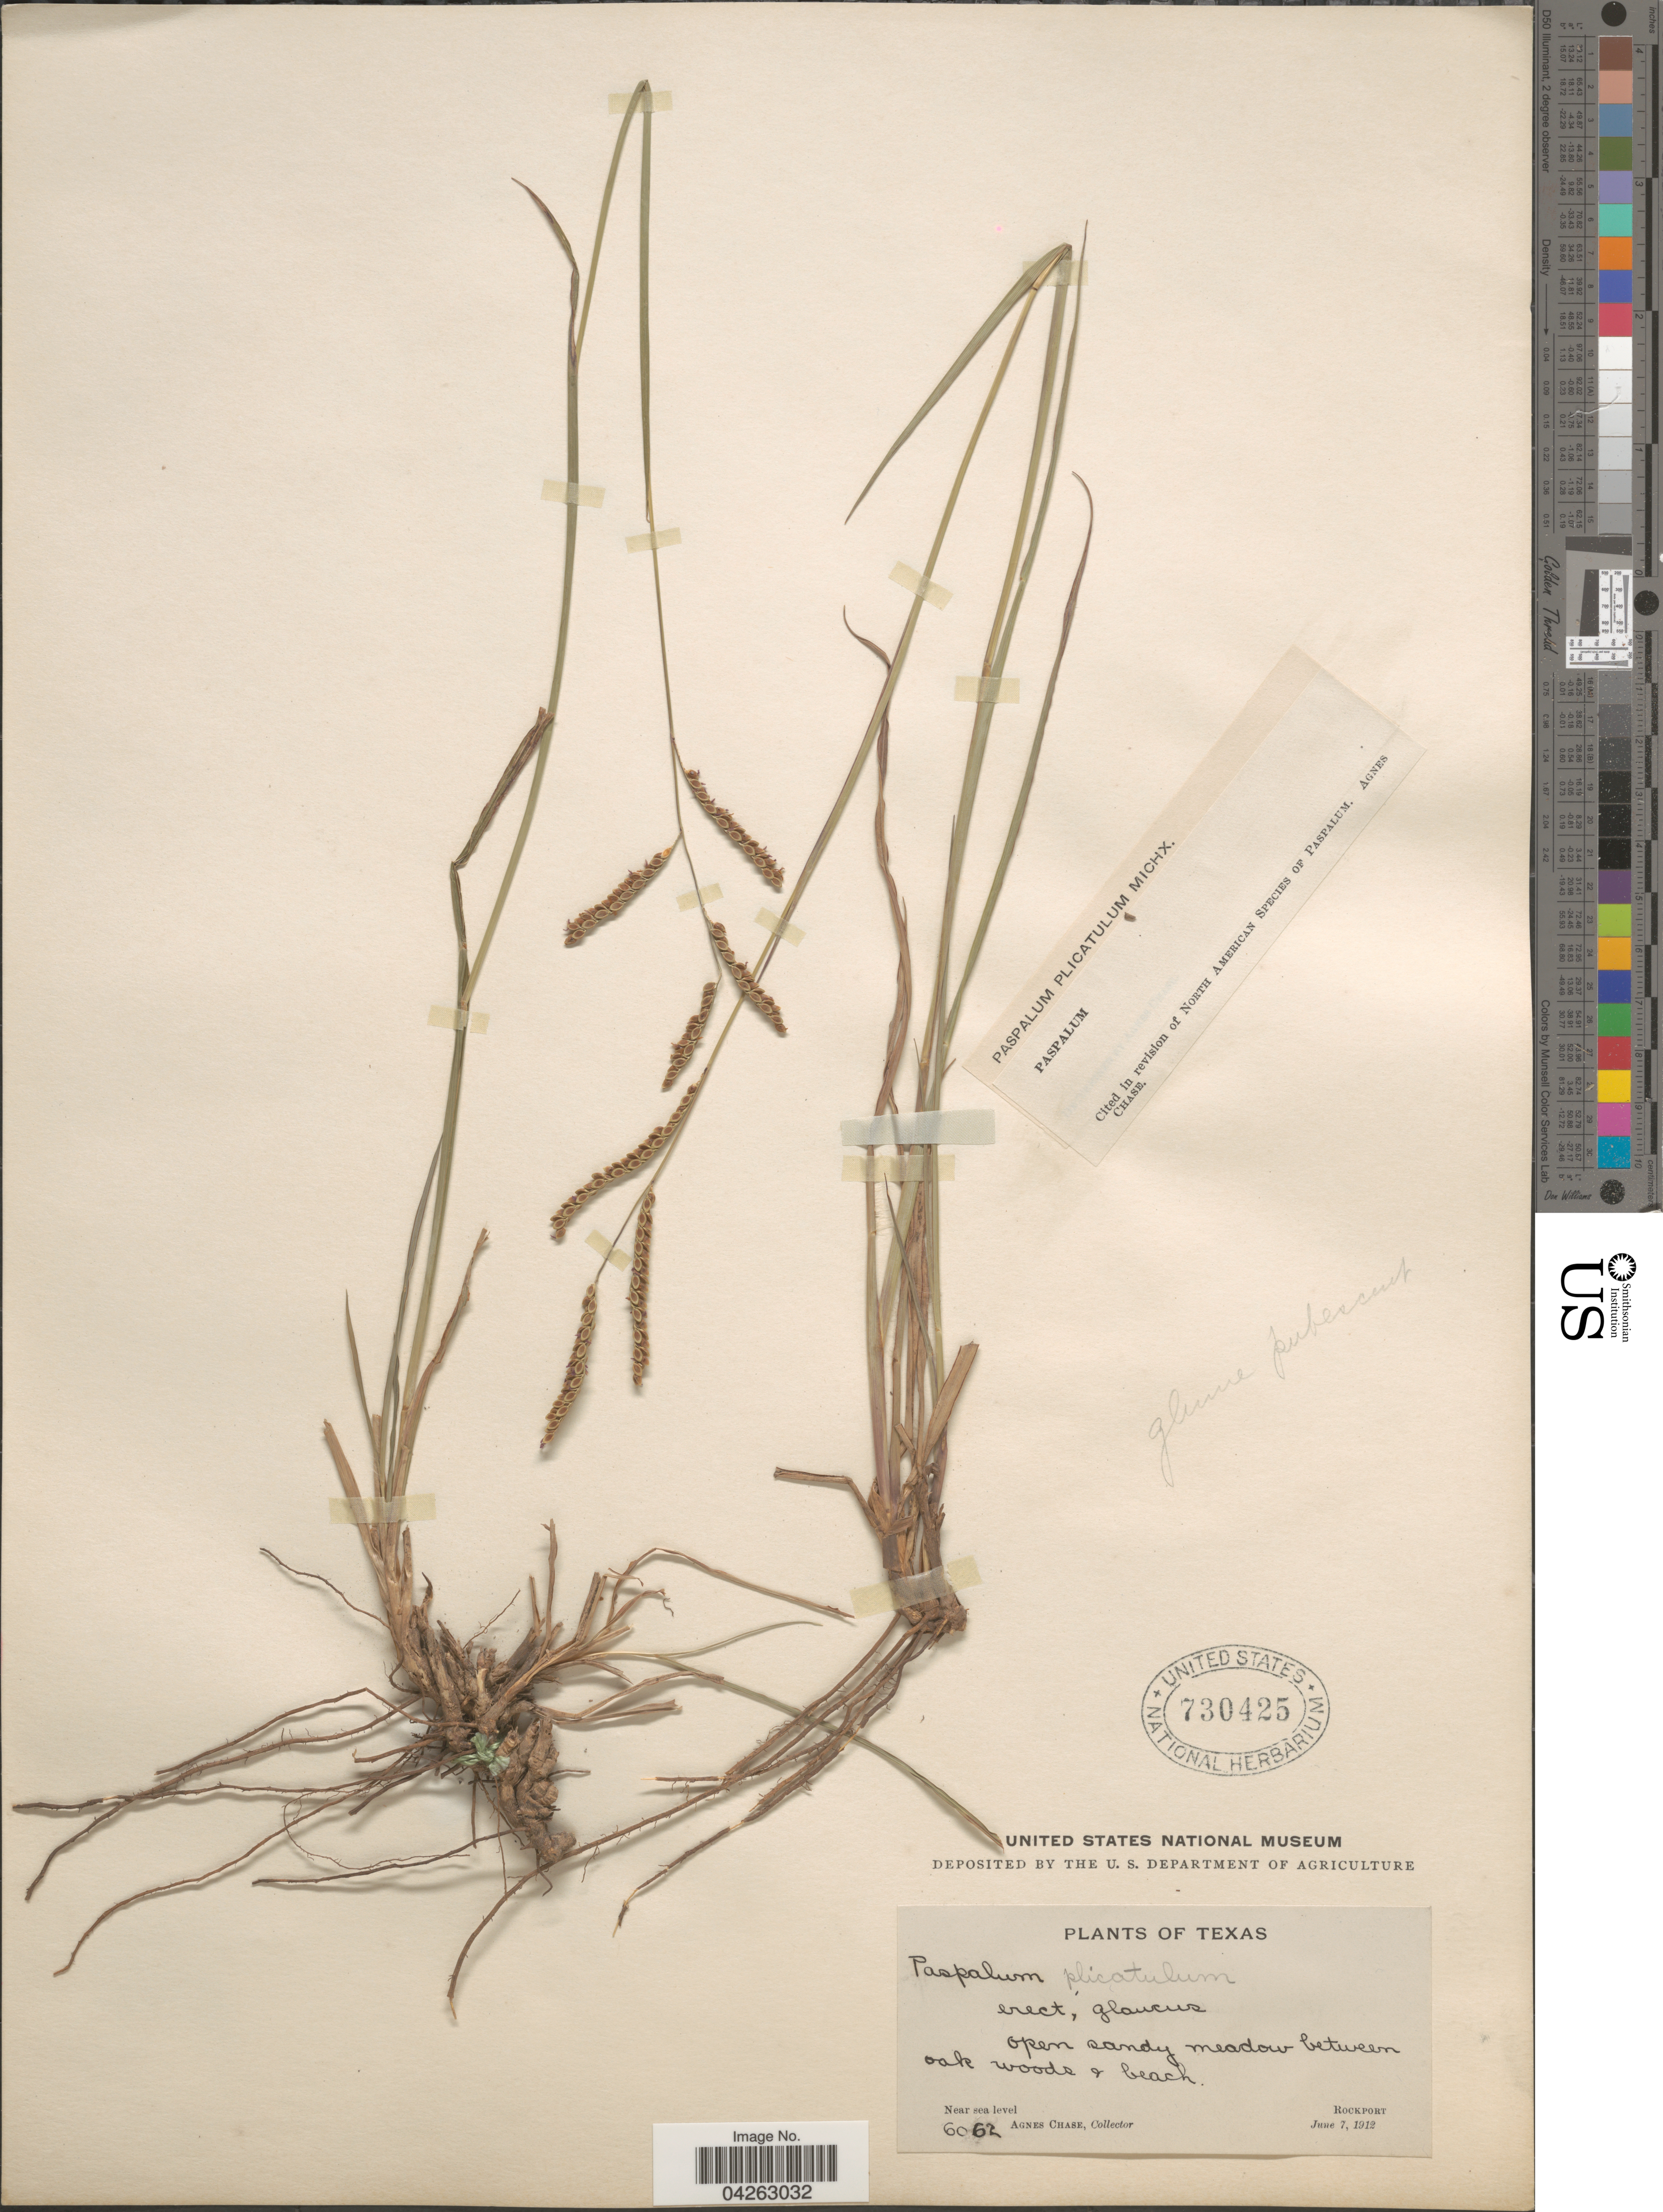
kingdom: Plantae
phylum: Tracheophyta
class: Liliopsida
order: Poales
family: Poaceae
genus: Paspalum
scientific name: Paspalum plicatulum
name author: Michx.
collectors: A. Chase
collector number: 6062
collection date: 1912-06-07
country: United States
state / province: Texas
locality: Rockport.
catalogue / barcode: US 730425